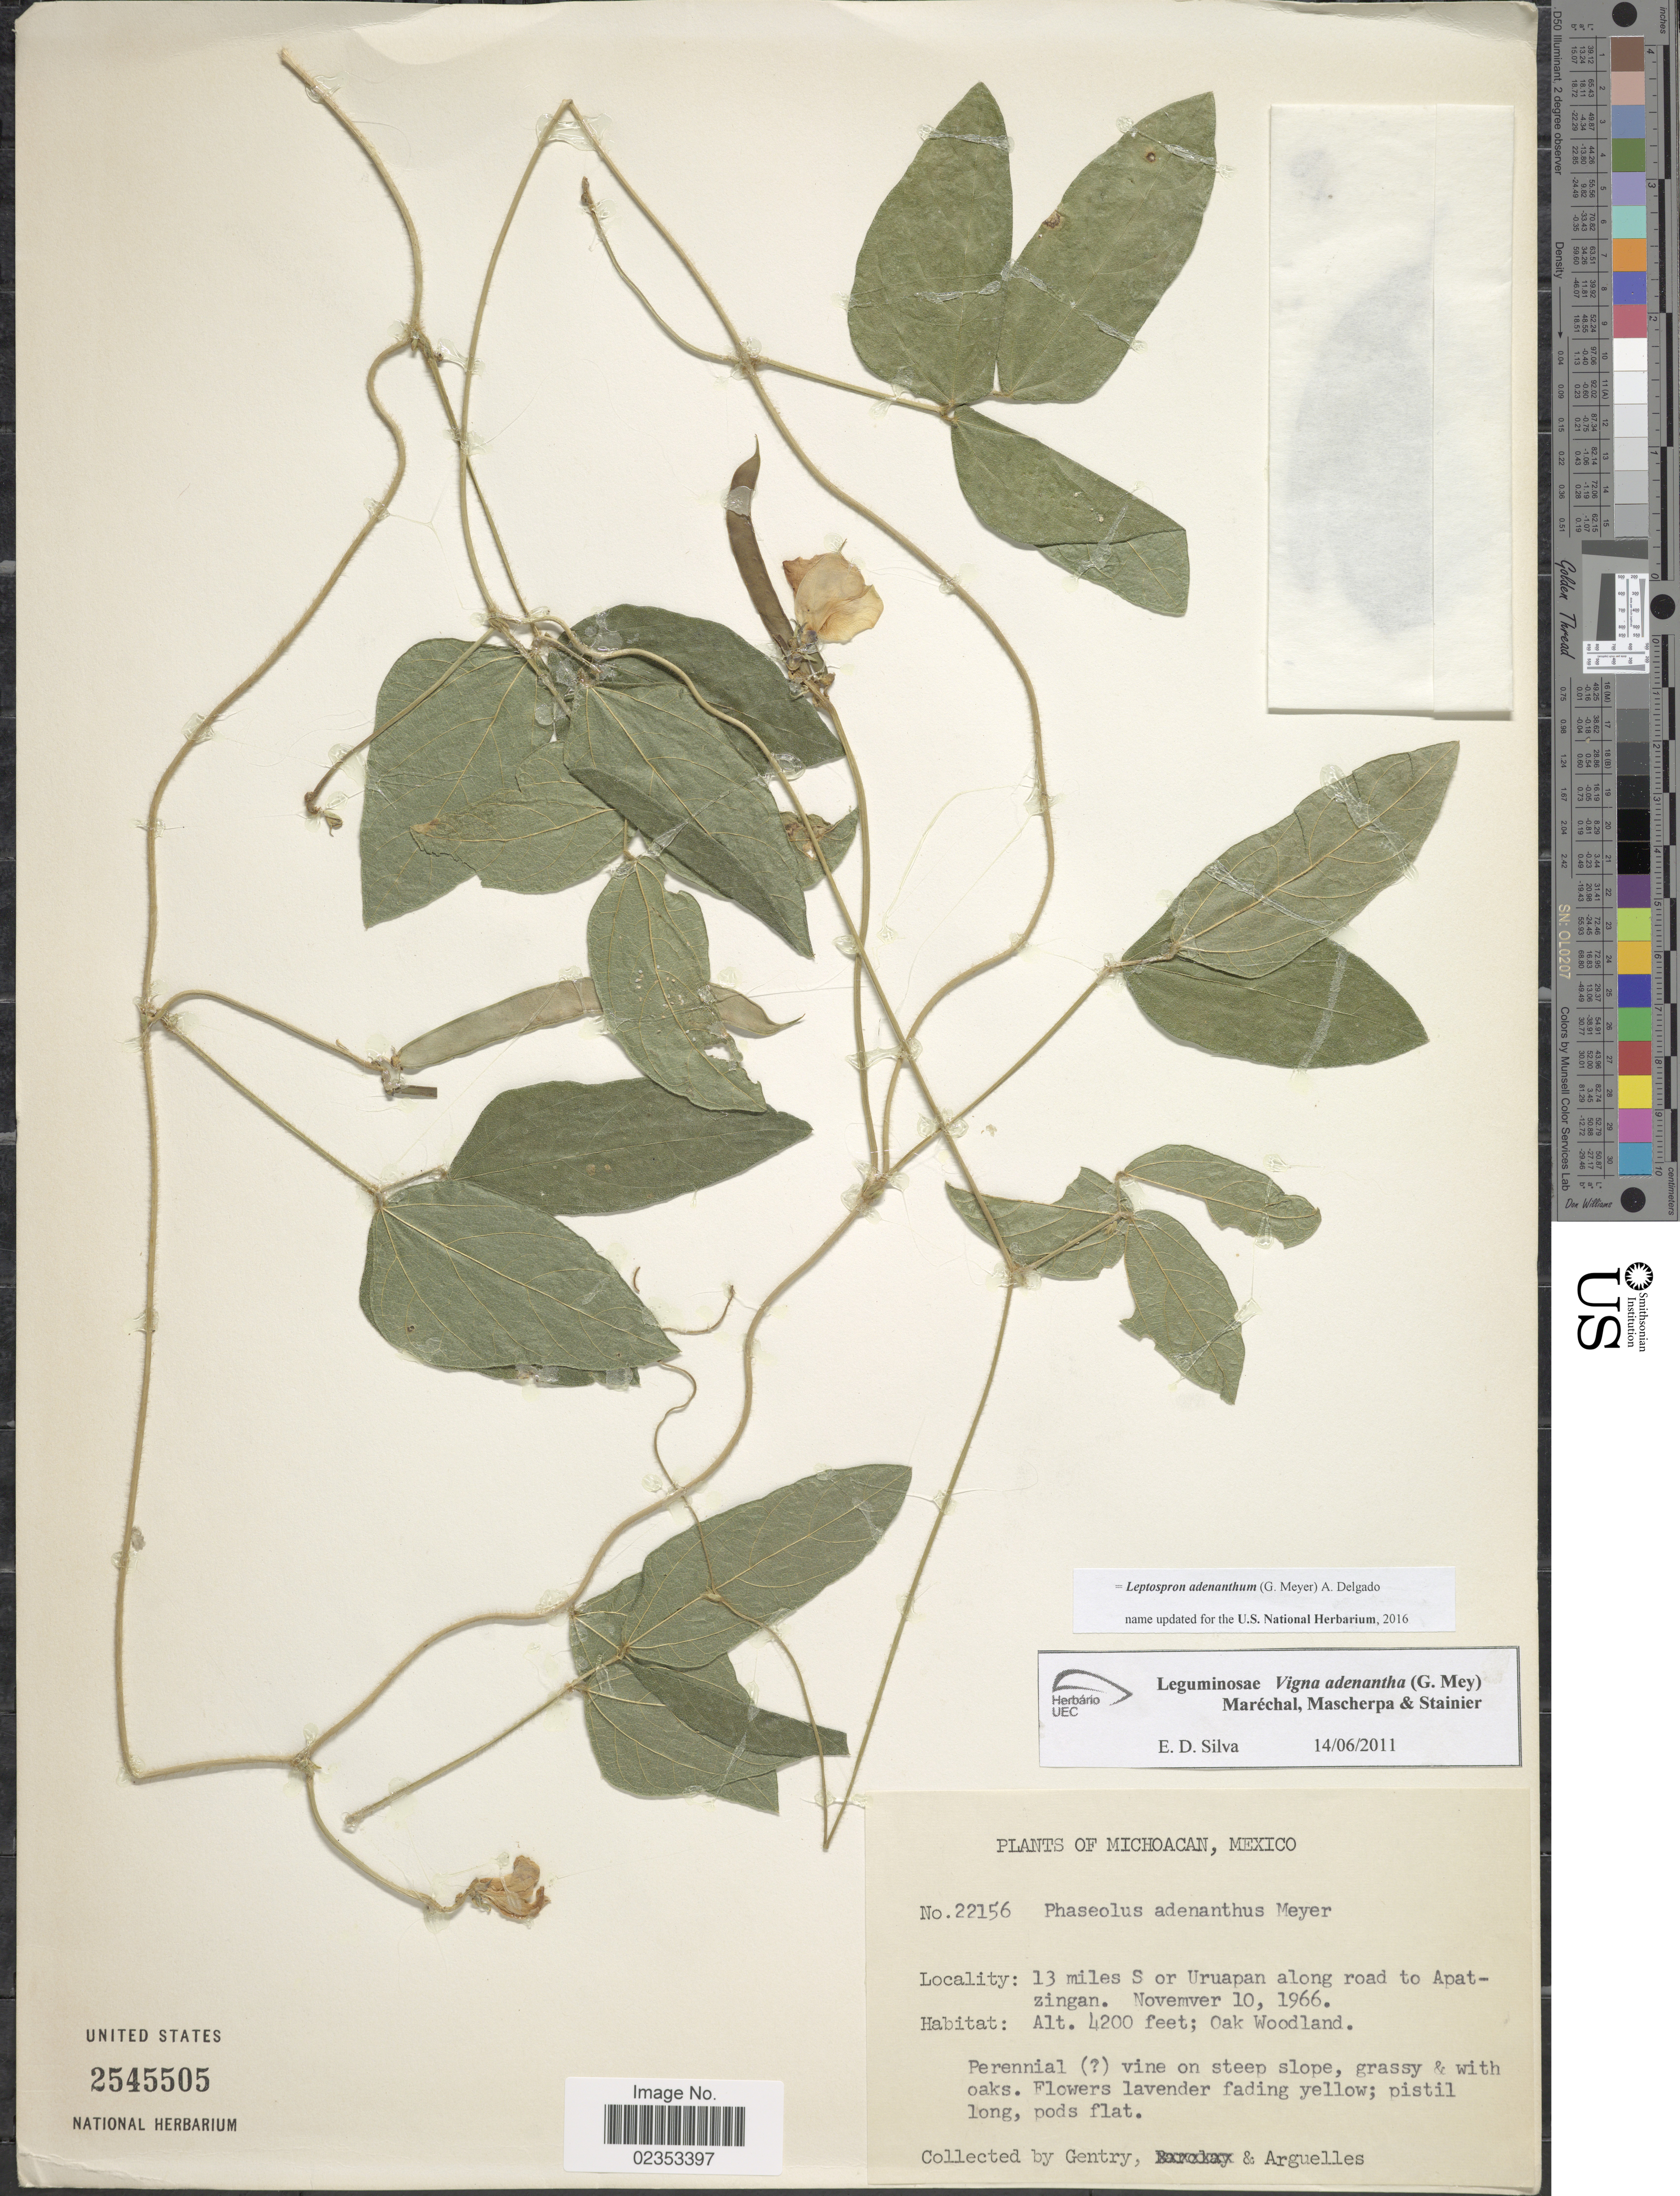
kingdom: Plantae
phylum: Tracheophyta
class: Magnoliopsida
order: Fabales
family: Fabaceae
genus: Leptospron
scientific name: Leptospron adenanthum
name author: (G. Mey.) A. Delgado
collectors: Gentry, -- & Arguelles, --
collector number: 22156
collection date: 1966-11-10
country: Mexico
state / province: Michoacán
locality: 13 miles S or Uruapan along road to Apatzingan.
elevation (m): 1280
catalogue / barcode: US 2545505